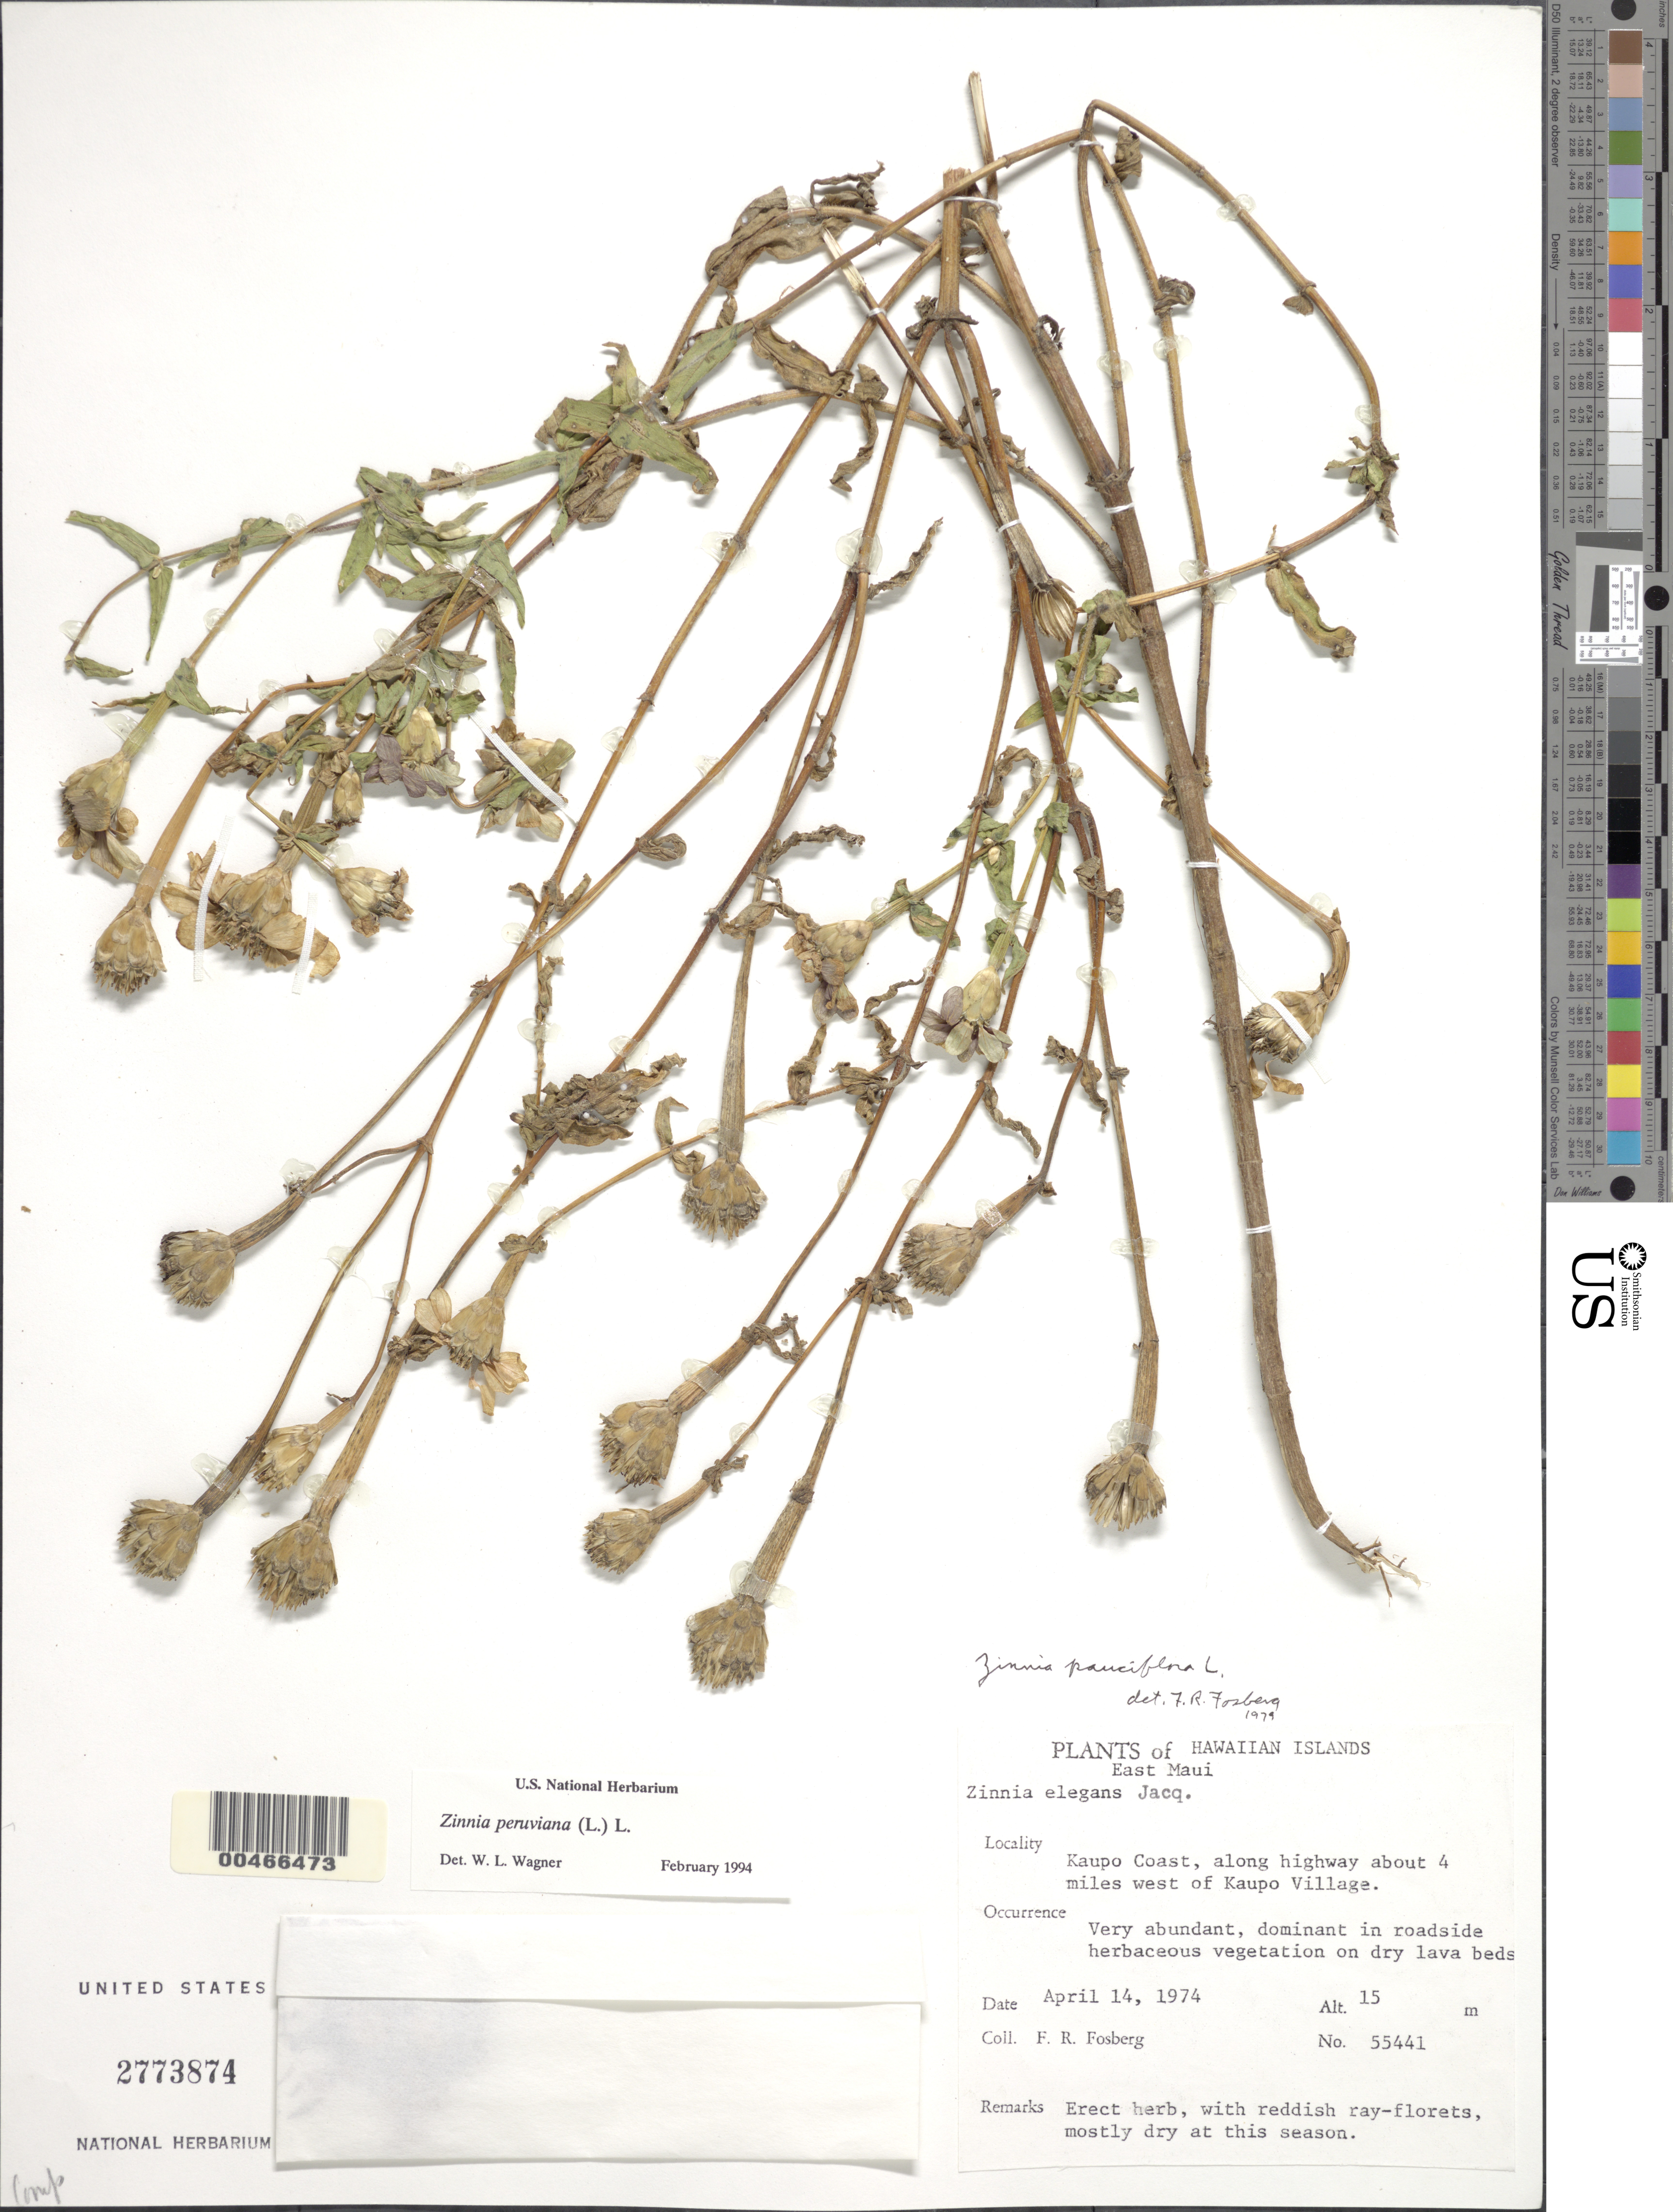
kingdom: Plantae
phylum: Tracheophyta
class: Magnoliopsida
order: Asterales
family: Asteraceae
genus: Zinnia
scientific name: Zinnia peruviana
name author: (L.) L.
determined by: Wagner, W. L., (BOT), Smithsonian Institution - National Museum of Natural History (UNITED STATES)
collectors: F. R. Fosberg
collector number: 55441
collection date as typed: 14 Apr 1974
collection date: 1974-04-14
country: United States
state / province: Hawaii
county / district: Maui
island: Maui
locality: Kaupo Coast, along highway about 4 mi W of Kaupo Village, E Maui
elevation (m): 15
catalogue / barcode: US 2773874